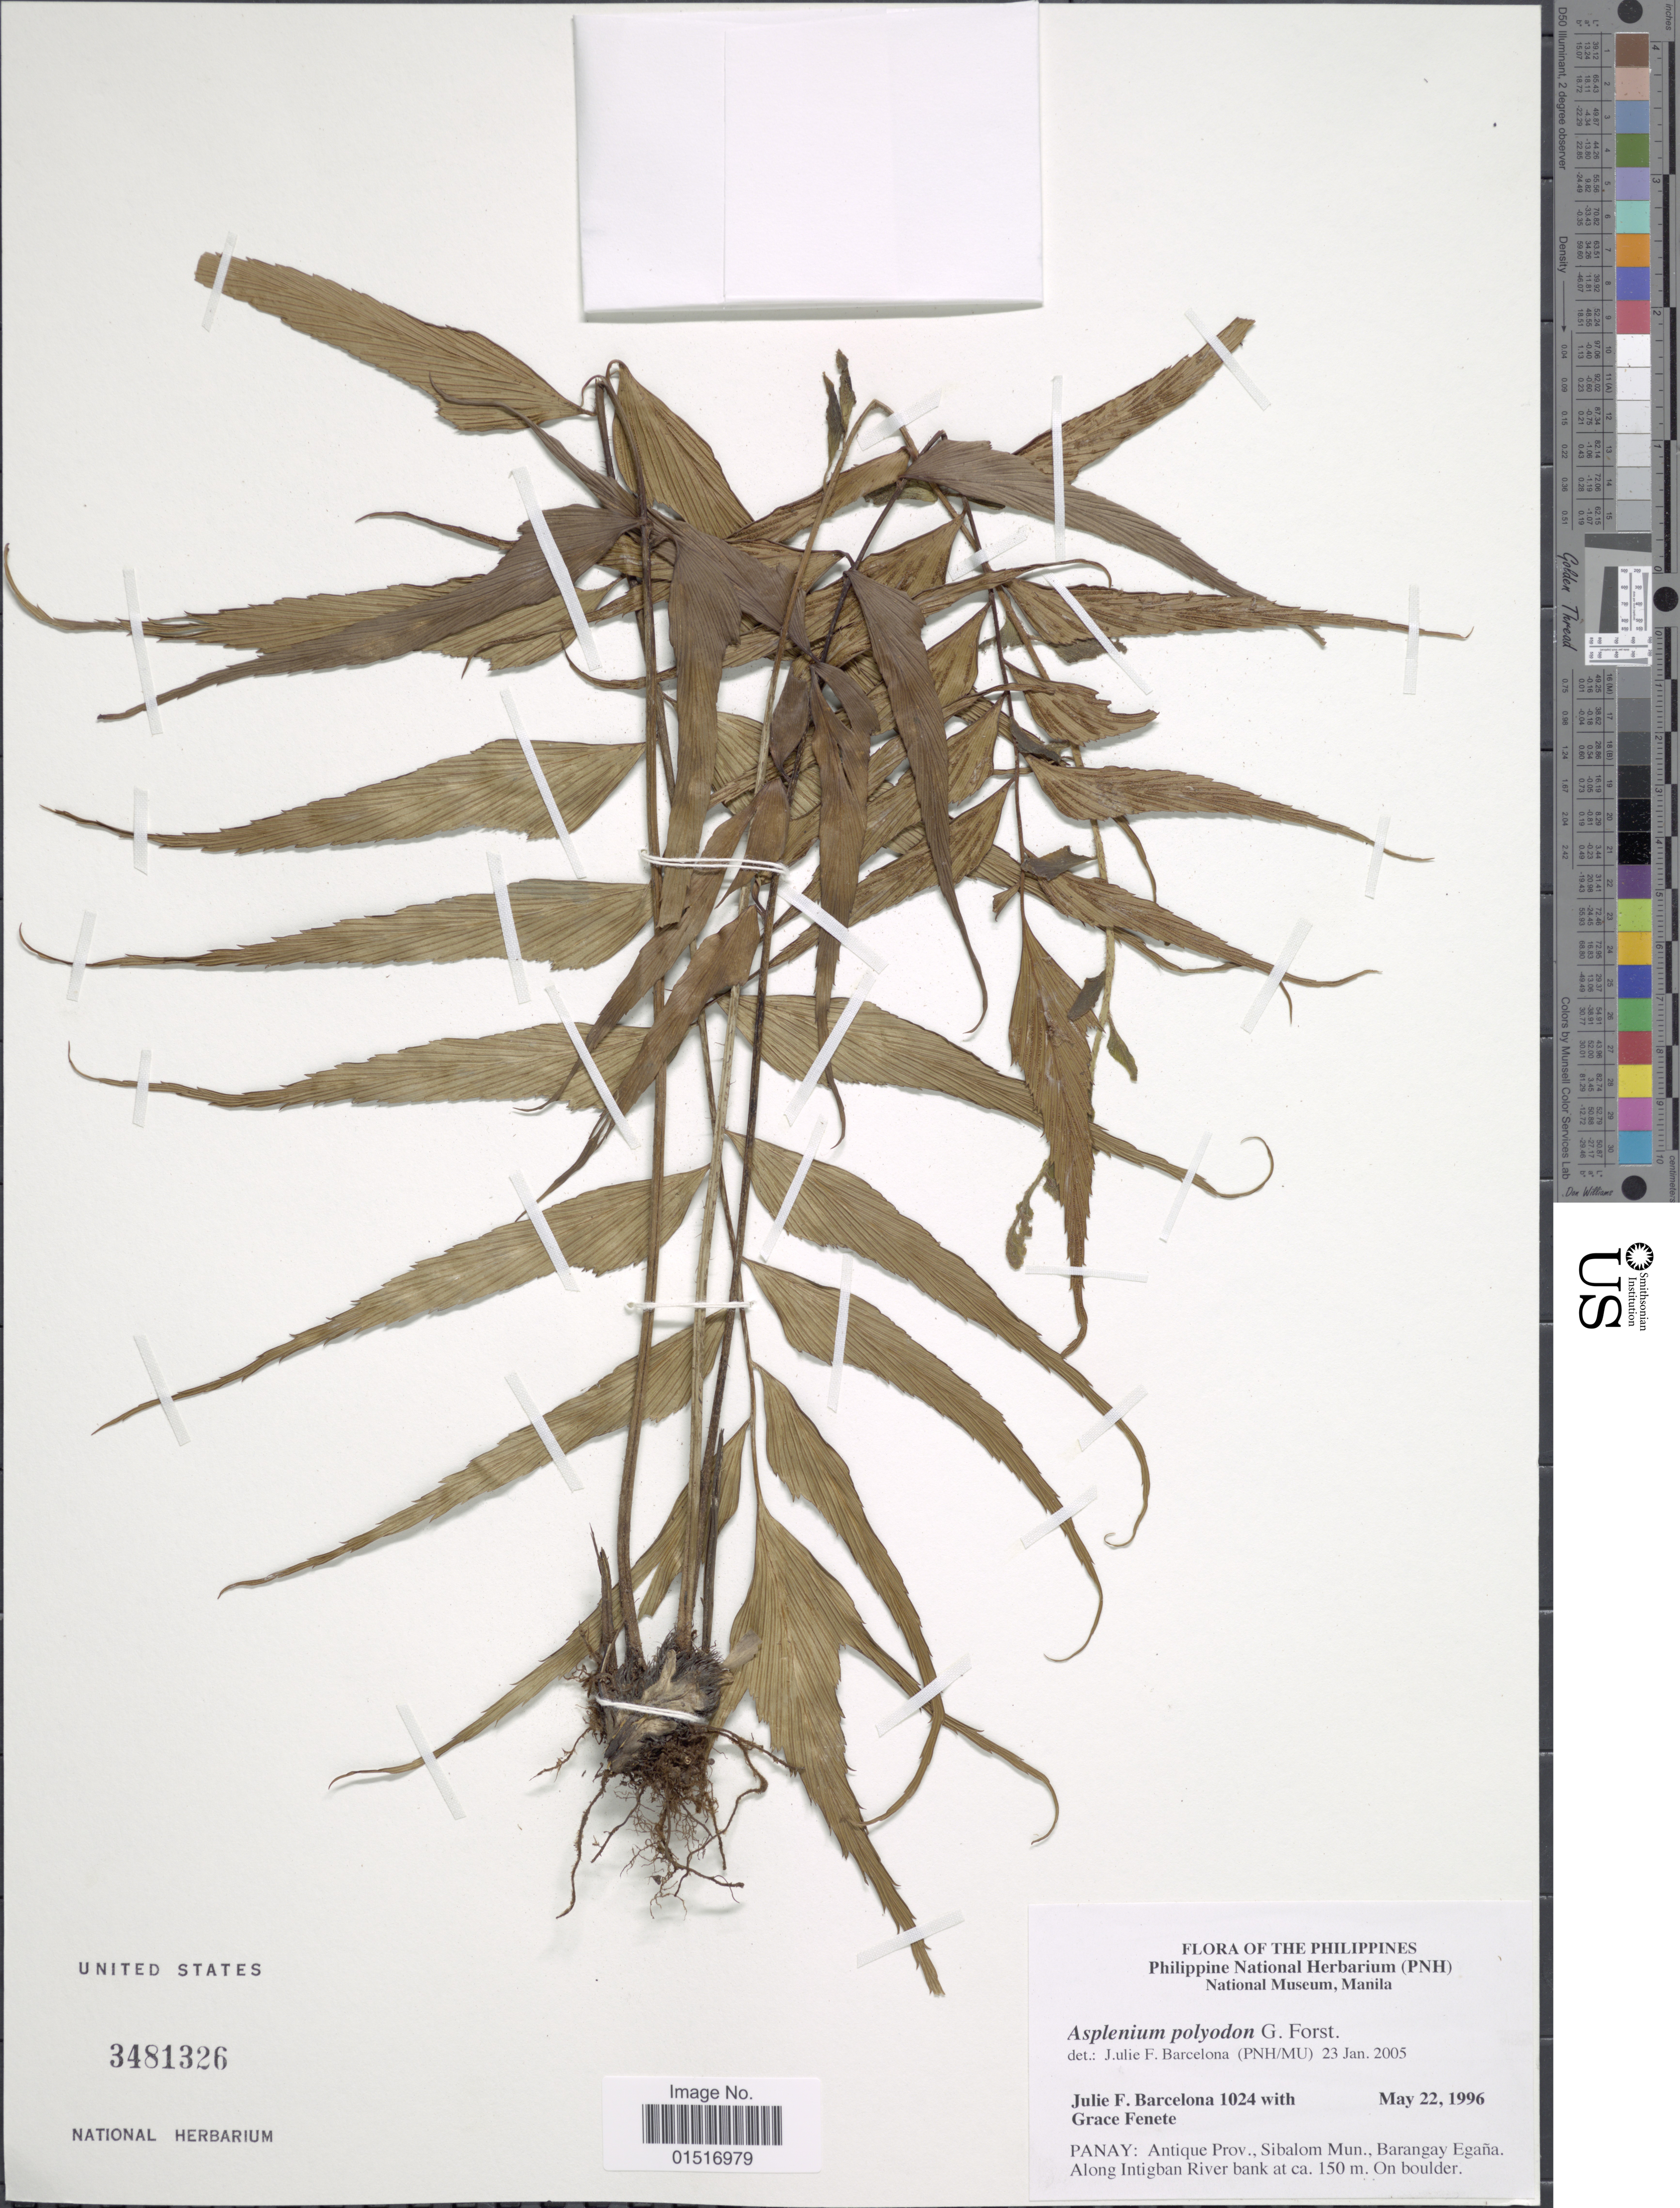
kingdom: Plantae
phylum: Tracheophyta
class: Polypodiopsida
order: Polypodiales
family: Aspleniaceae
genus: Asplenium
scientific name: Asplenium polyodon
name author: G. Forst.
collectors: J. F. Barcelona & G. Fenete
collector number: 1024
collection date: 1996-05-22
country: Philippines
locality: Panay: Antique Prov., Sibalom Mun., Barangay Egaña. Along Intigban River bank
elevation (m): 150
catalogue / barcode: US 3481326